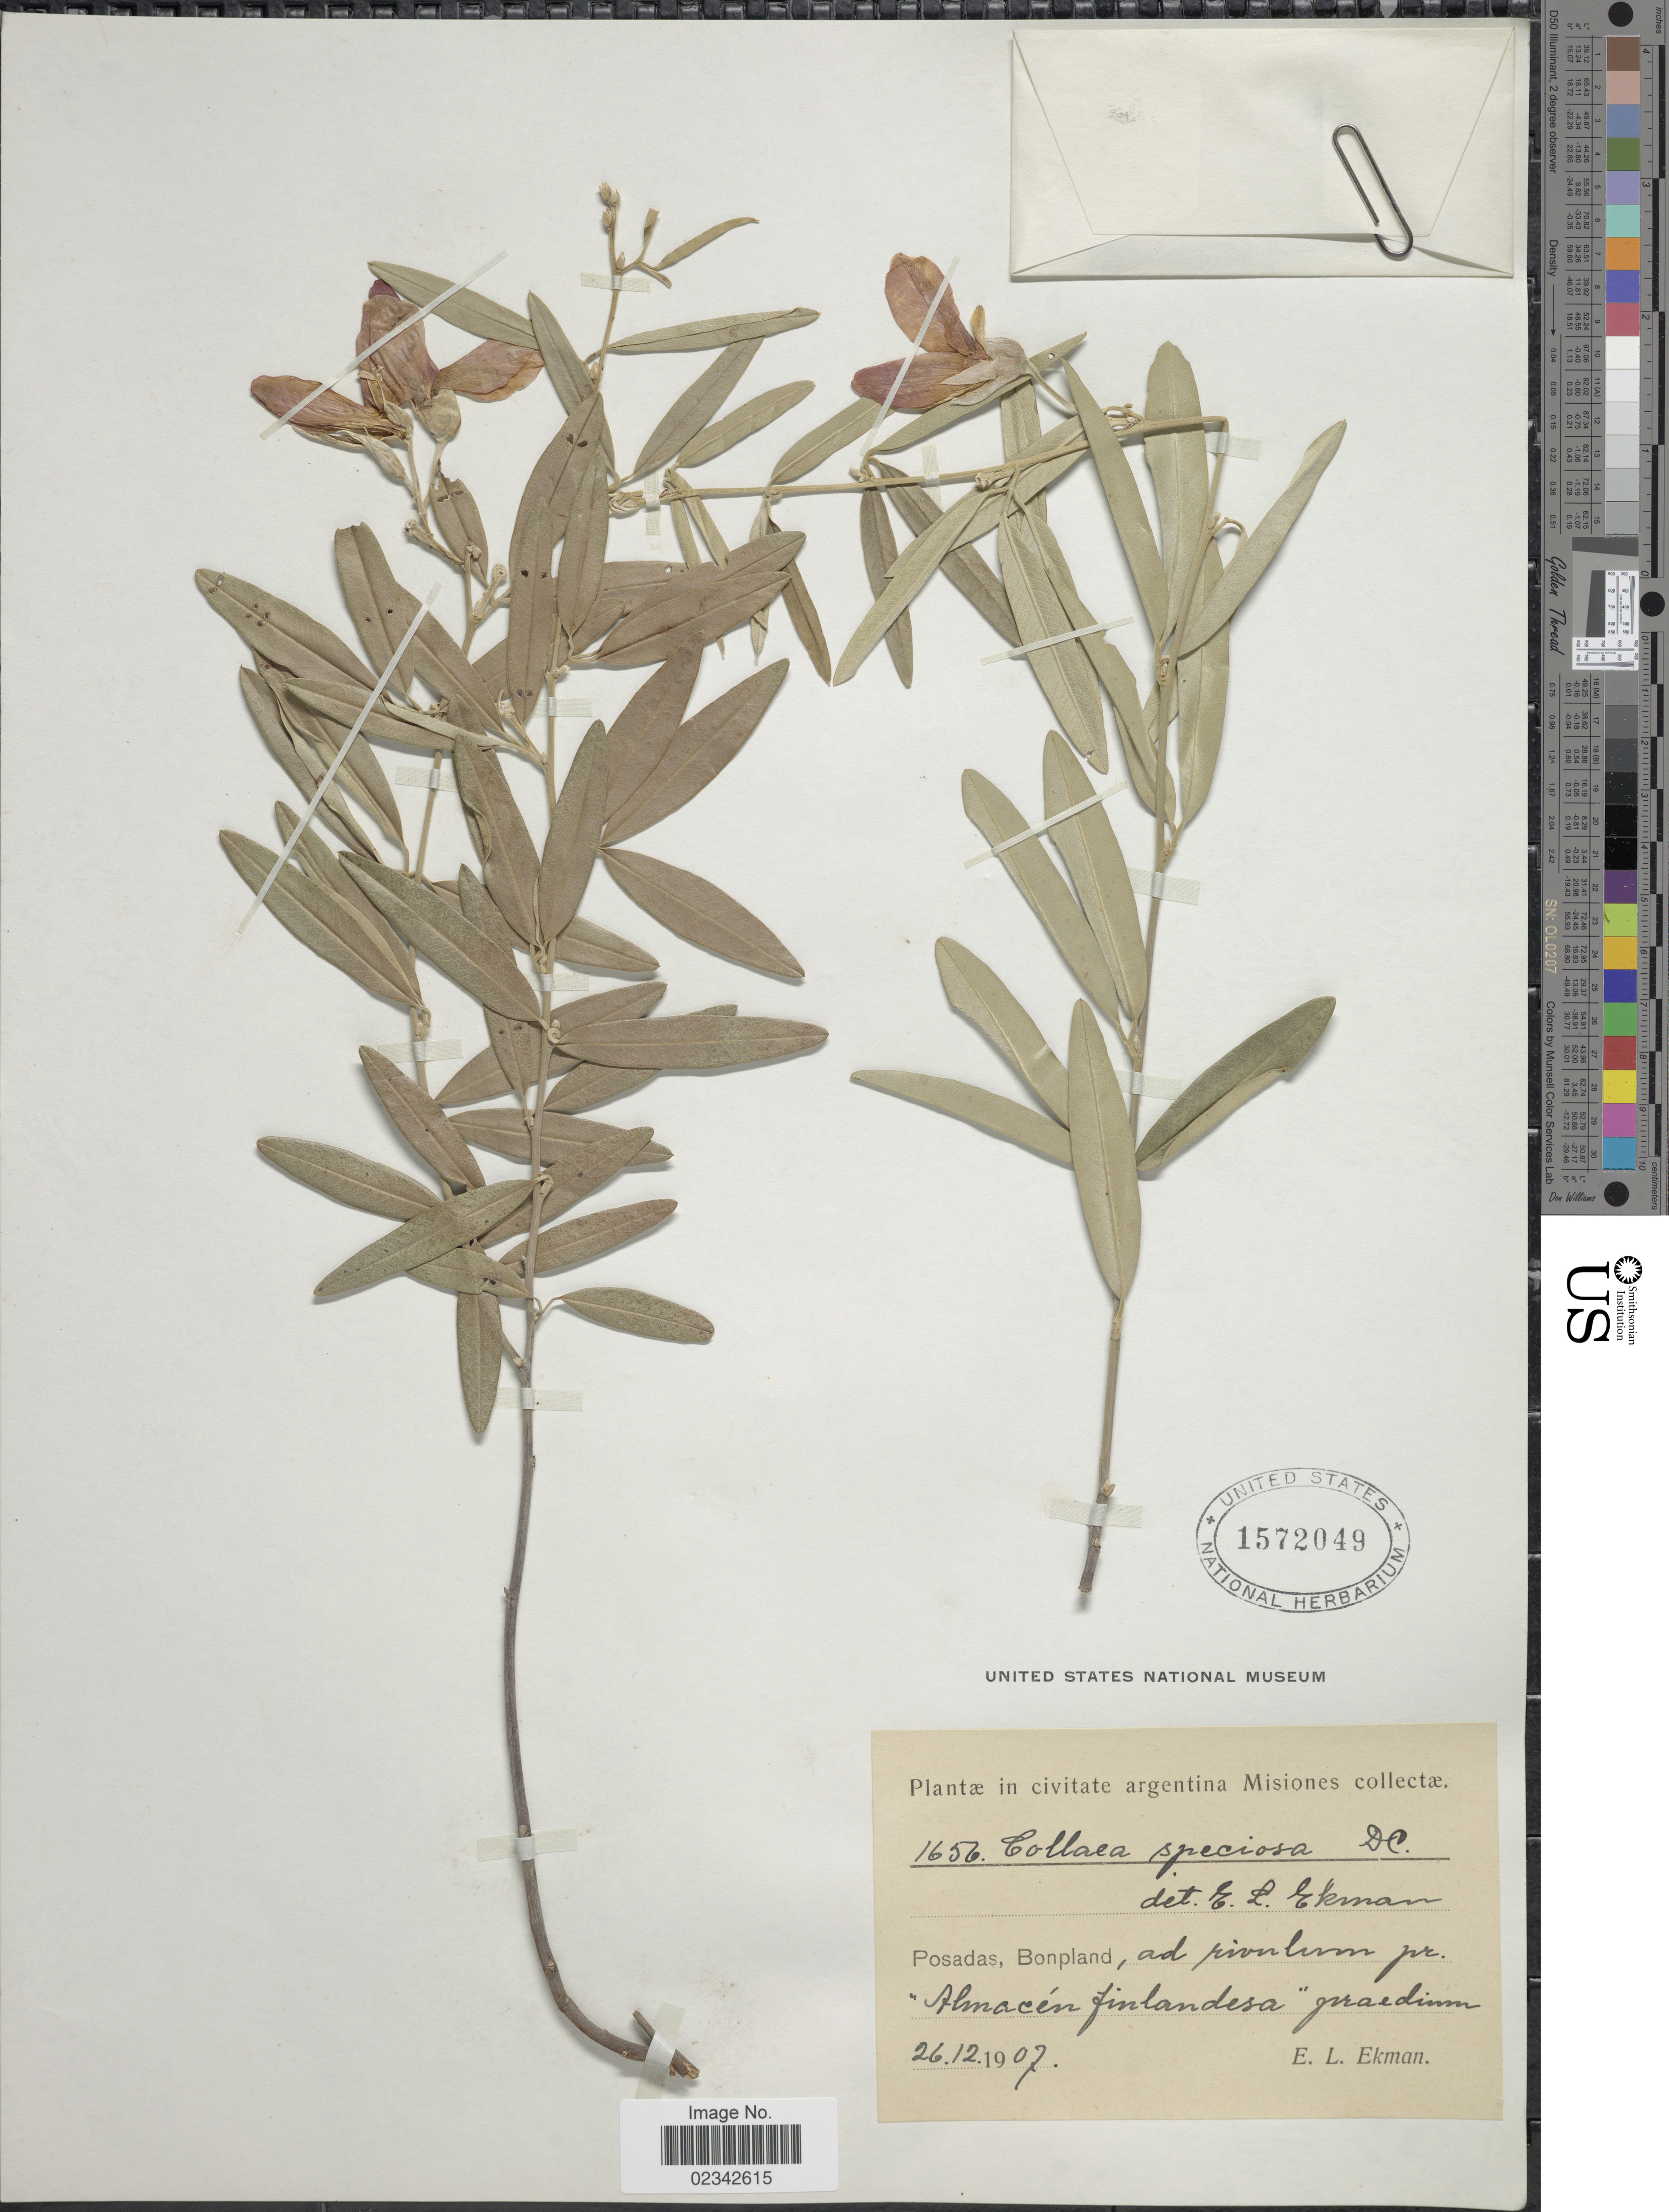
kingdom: Plantae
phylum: Tracheophyta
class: Magnoliopsida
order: Fabales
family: Fabaceae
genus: Collaea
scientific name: Collaea speciosa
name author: (Loisel.) DC.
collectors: E. L. Ekman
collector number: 1656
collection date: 1907-12-26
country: Argentina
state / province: Misiones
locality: Posadas, Bonpland, ad rivulum pr. "Almacen finlandesa" praedium.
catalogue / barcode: US 1572049